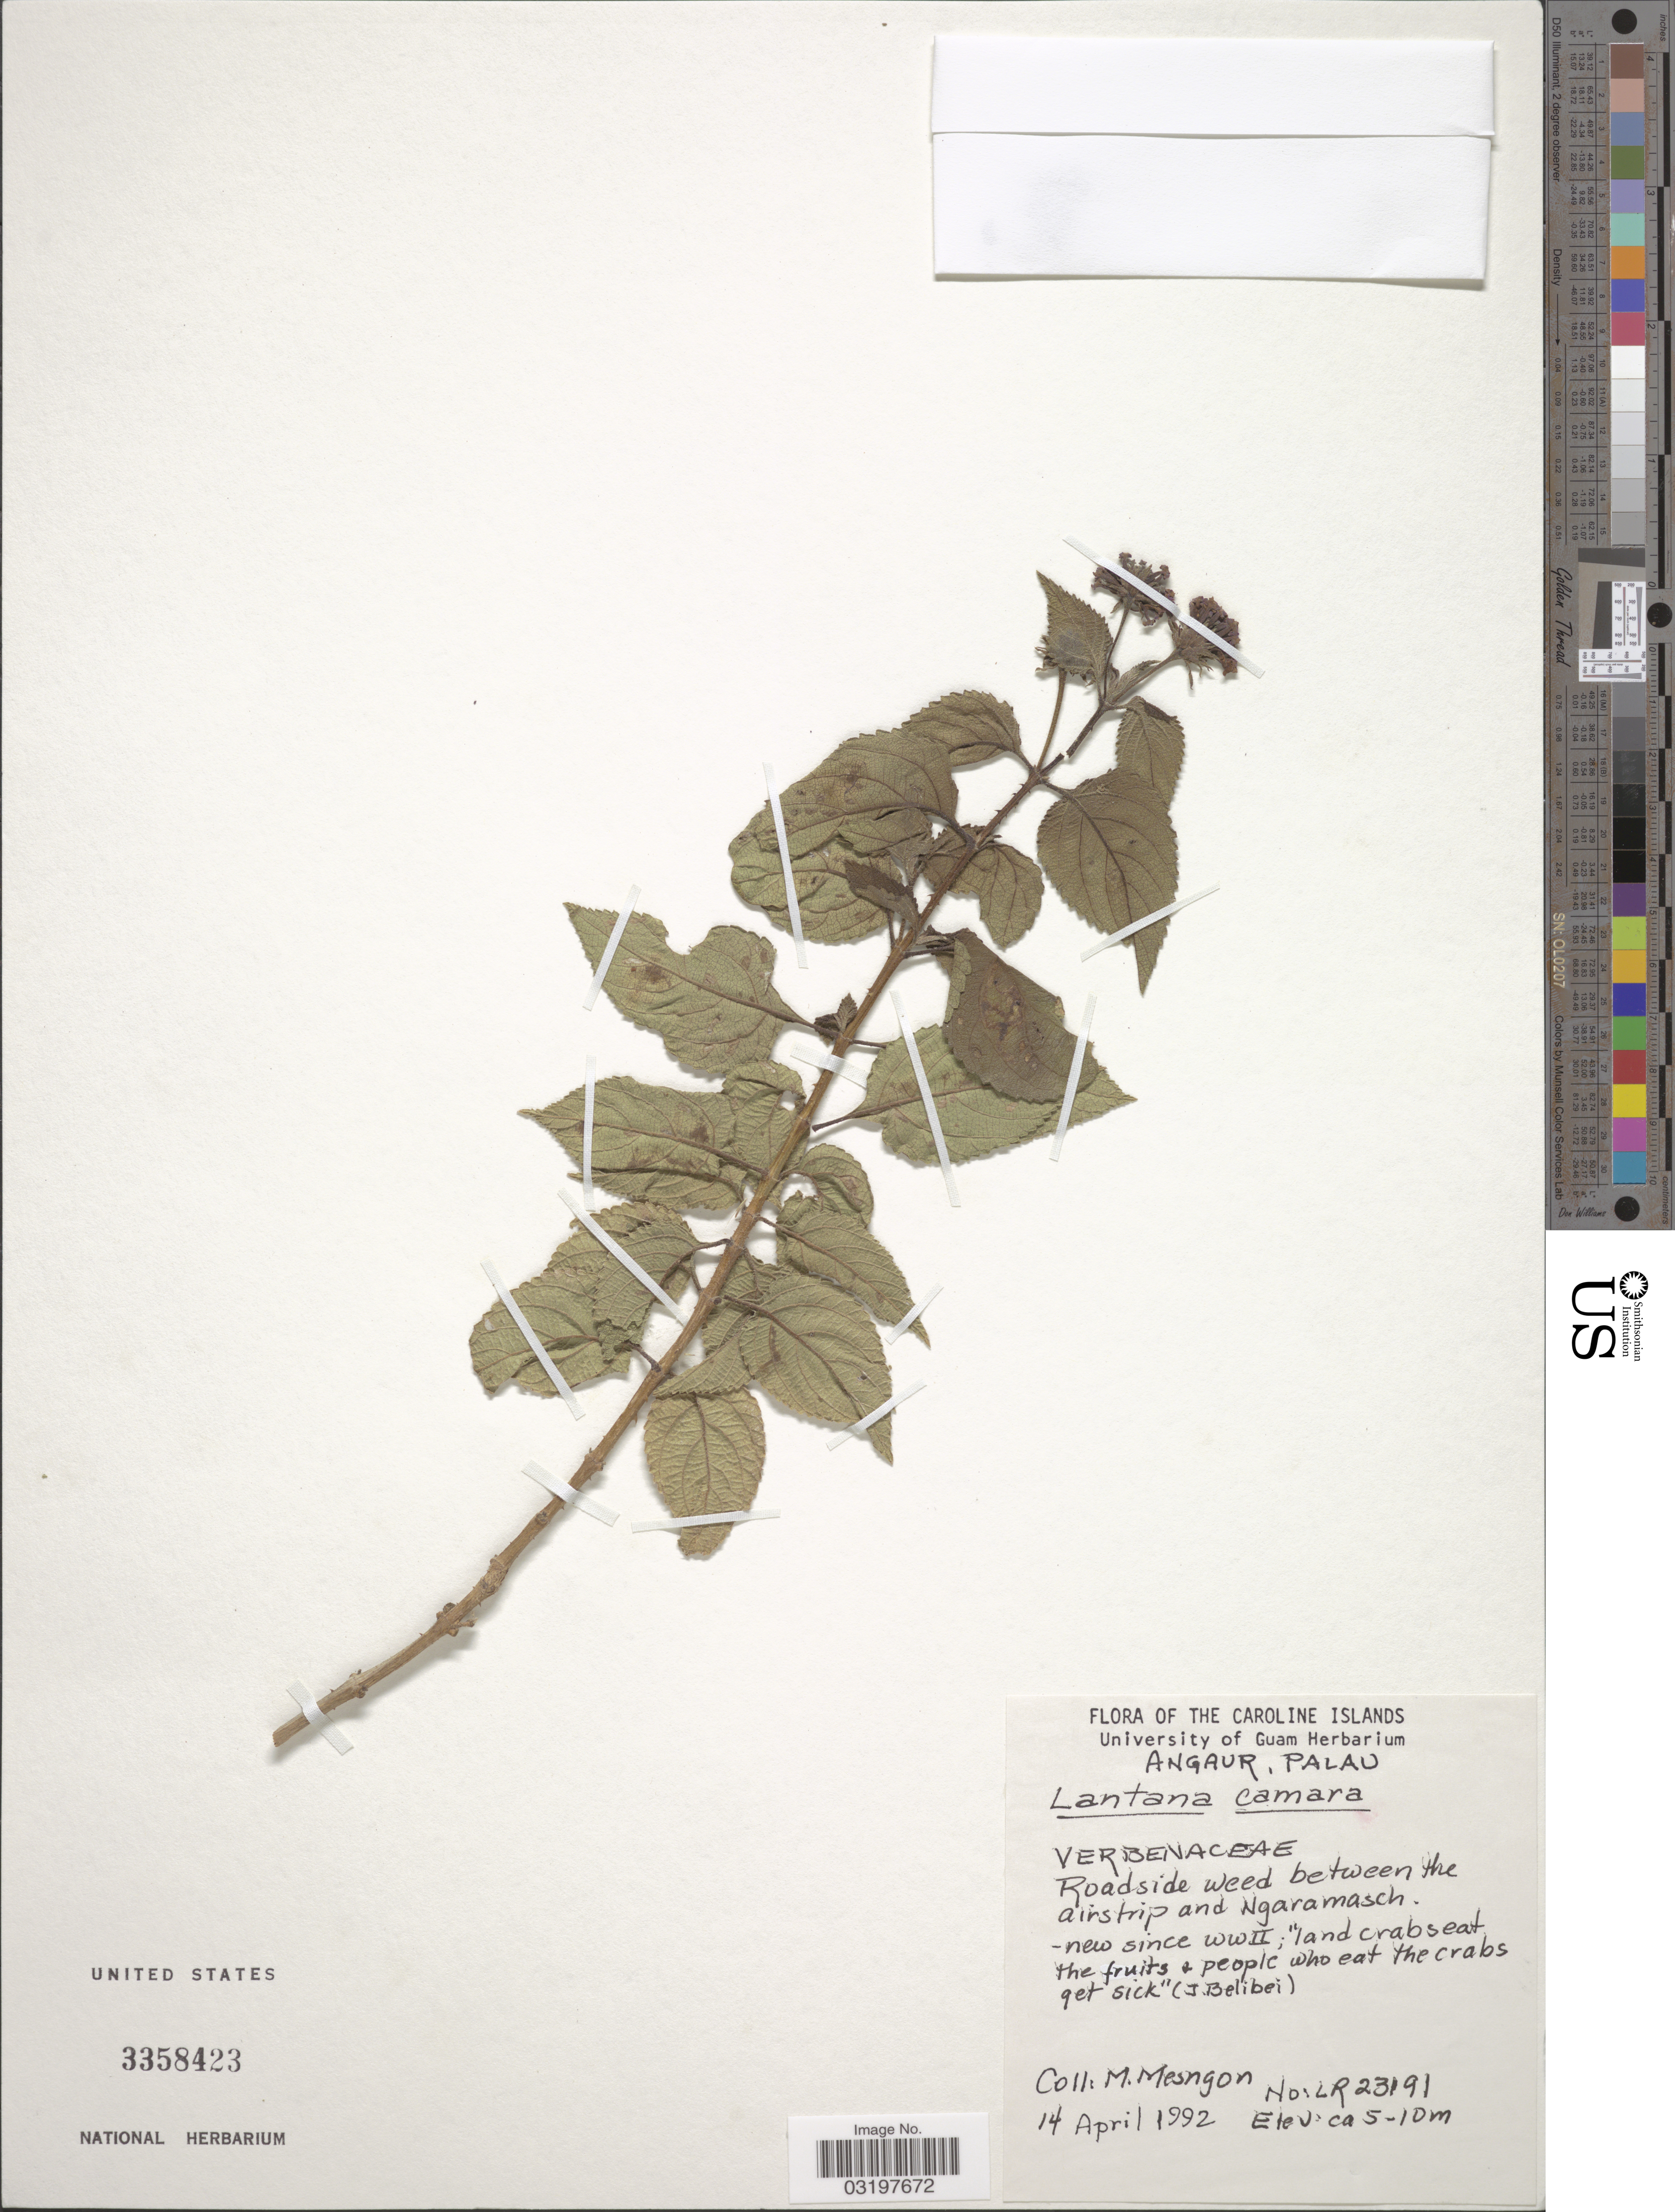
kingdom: Plantae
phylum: Tracheophyta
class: Magnoliopsida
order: Lamiales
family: Verbenaceae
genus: Lantana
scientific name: Lantana camara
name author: L.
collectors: M. Mesngon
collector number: LR23191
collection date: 1992-04-14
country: Palau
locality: The Caroline Islands, Angaur, Roadside weed between the airstrip and Ngaramasch.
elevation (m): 5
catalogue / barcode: US 3358423